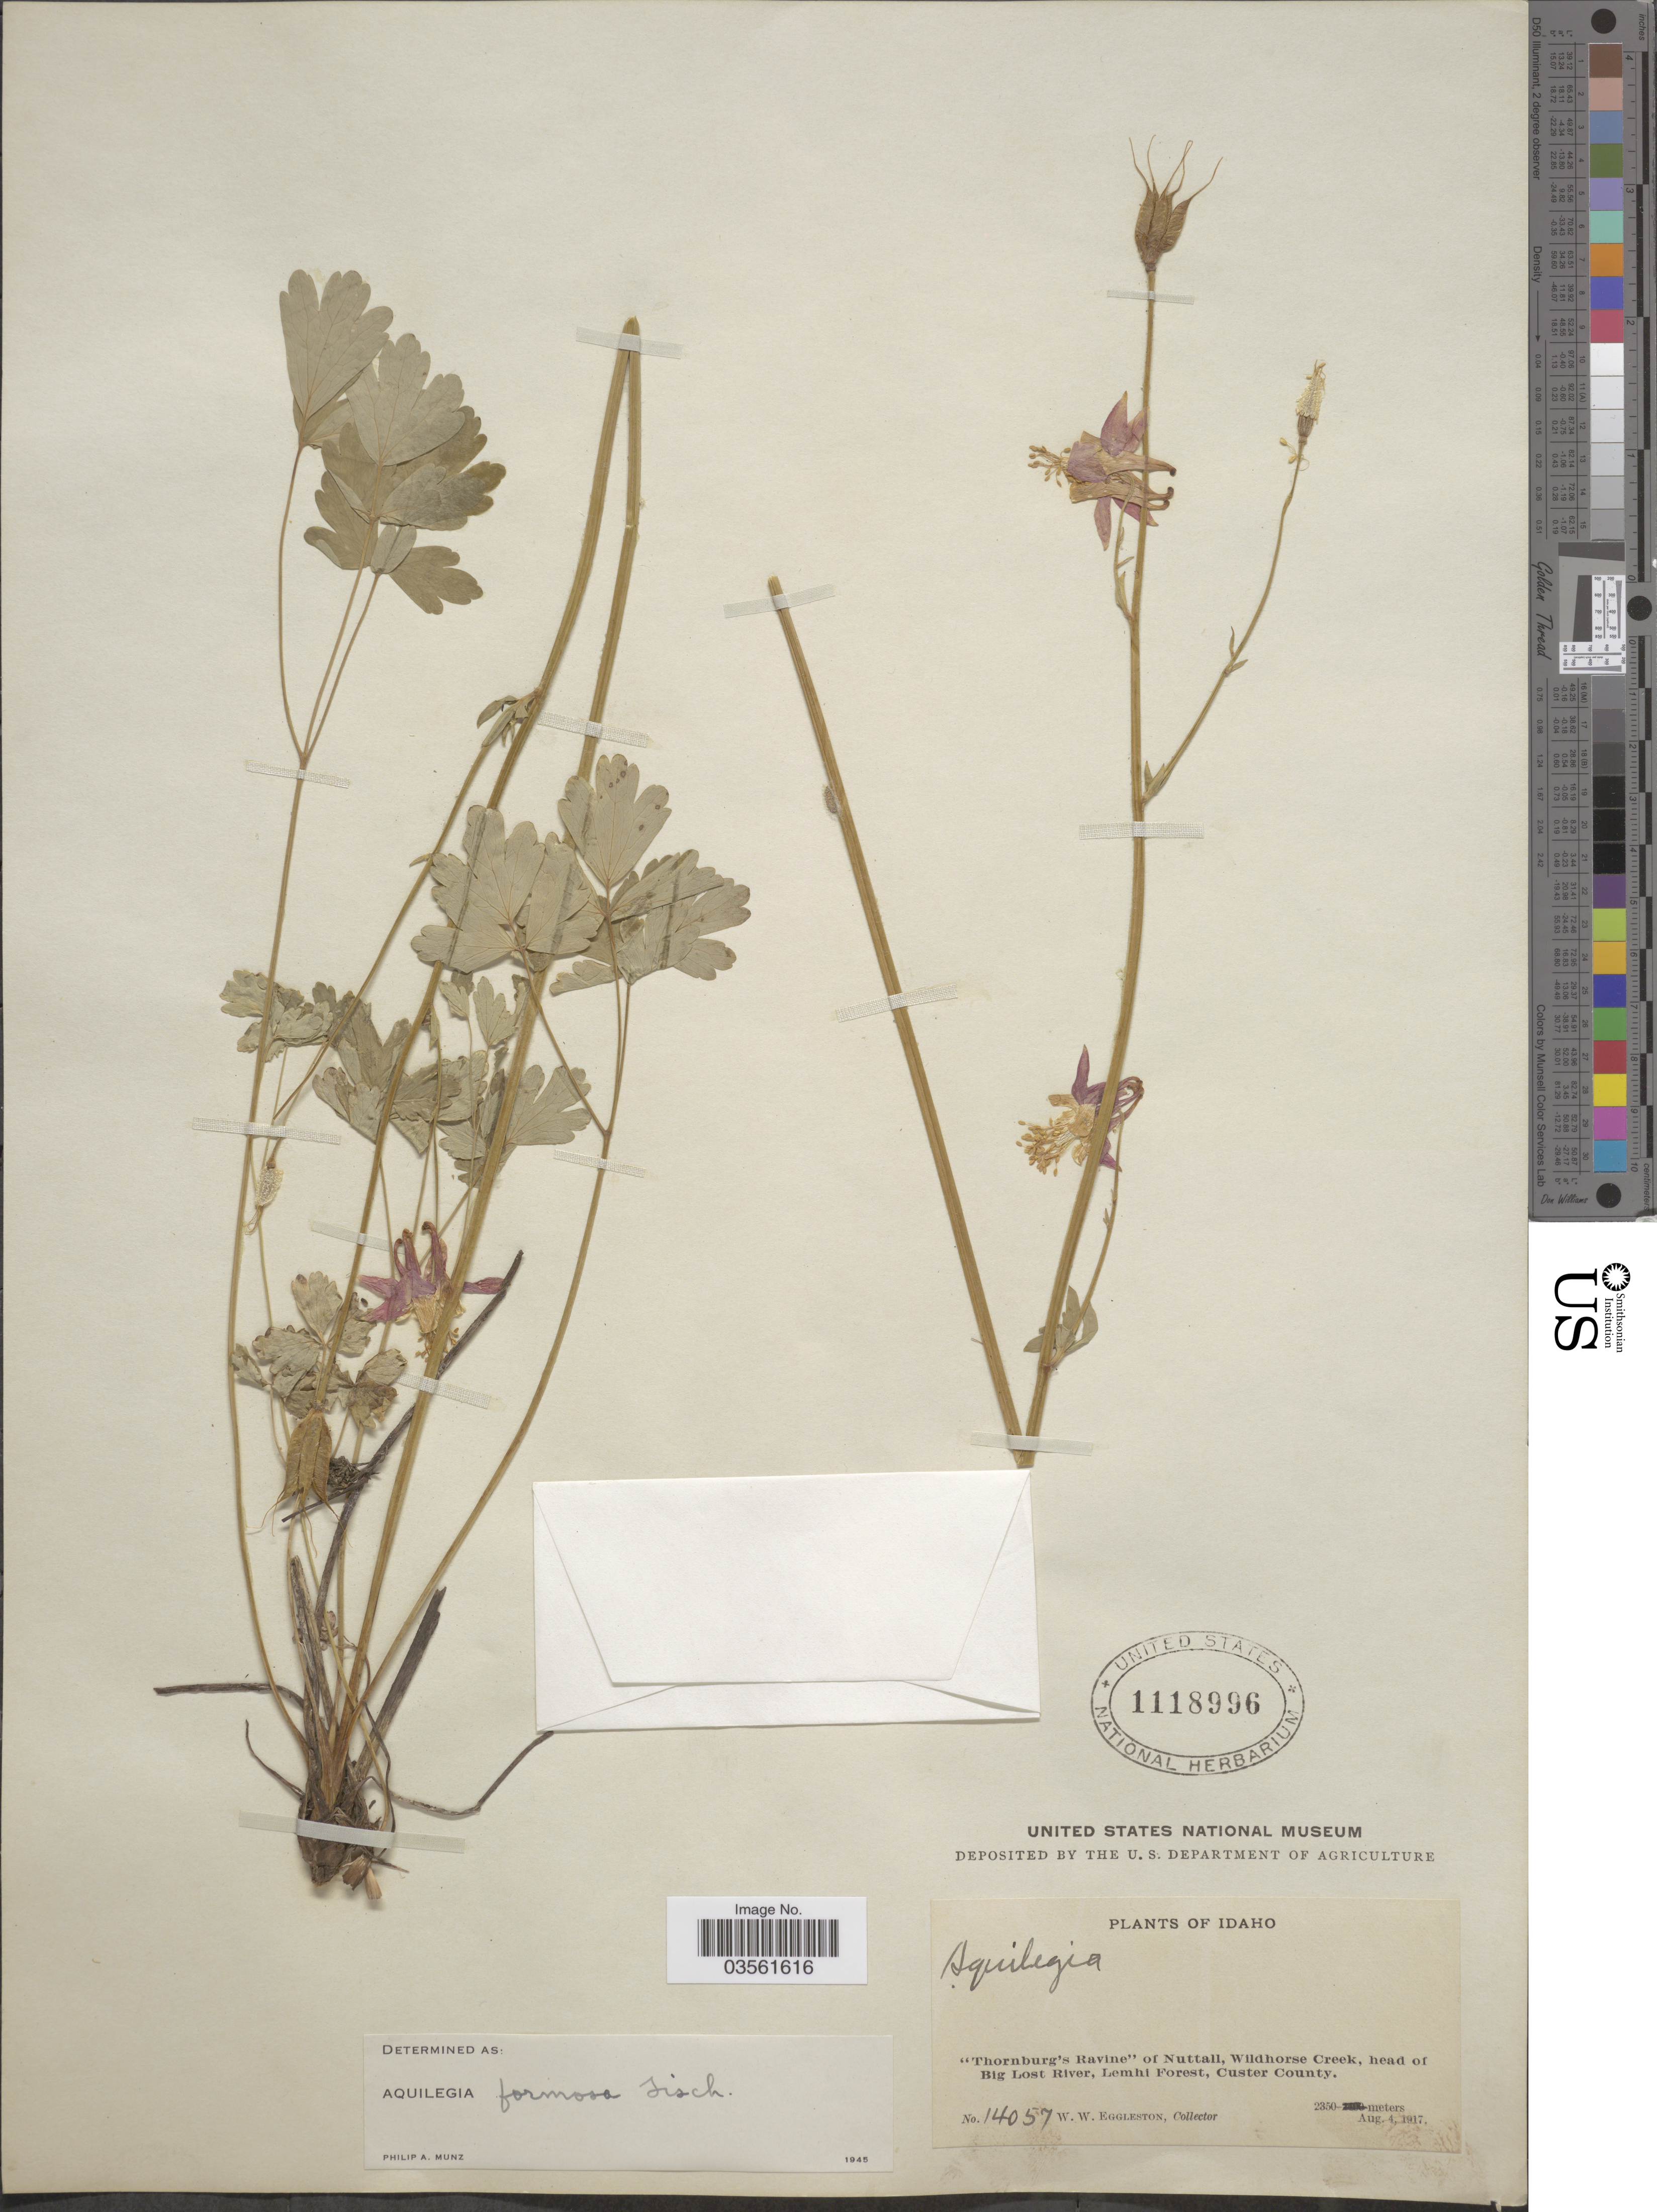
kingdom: Plantae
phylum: Tracheophyta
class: Magnoliopsida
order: Ranunculales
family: Ranunculaceae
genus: Aquilegia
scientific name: Aquilegia formosa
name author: Fisch. ex DC.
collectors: W. W. Eggleston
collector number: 14057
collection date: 1917-08-04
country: United States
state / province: Idaho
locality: "Thornburg's Ravine" of Nuttall, Wildhorse Creek, head of Big Lost River, Lemhi Forest, Custer County.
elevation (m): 2350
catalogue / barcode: US 1118996